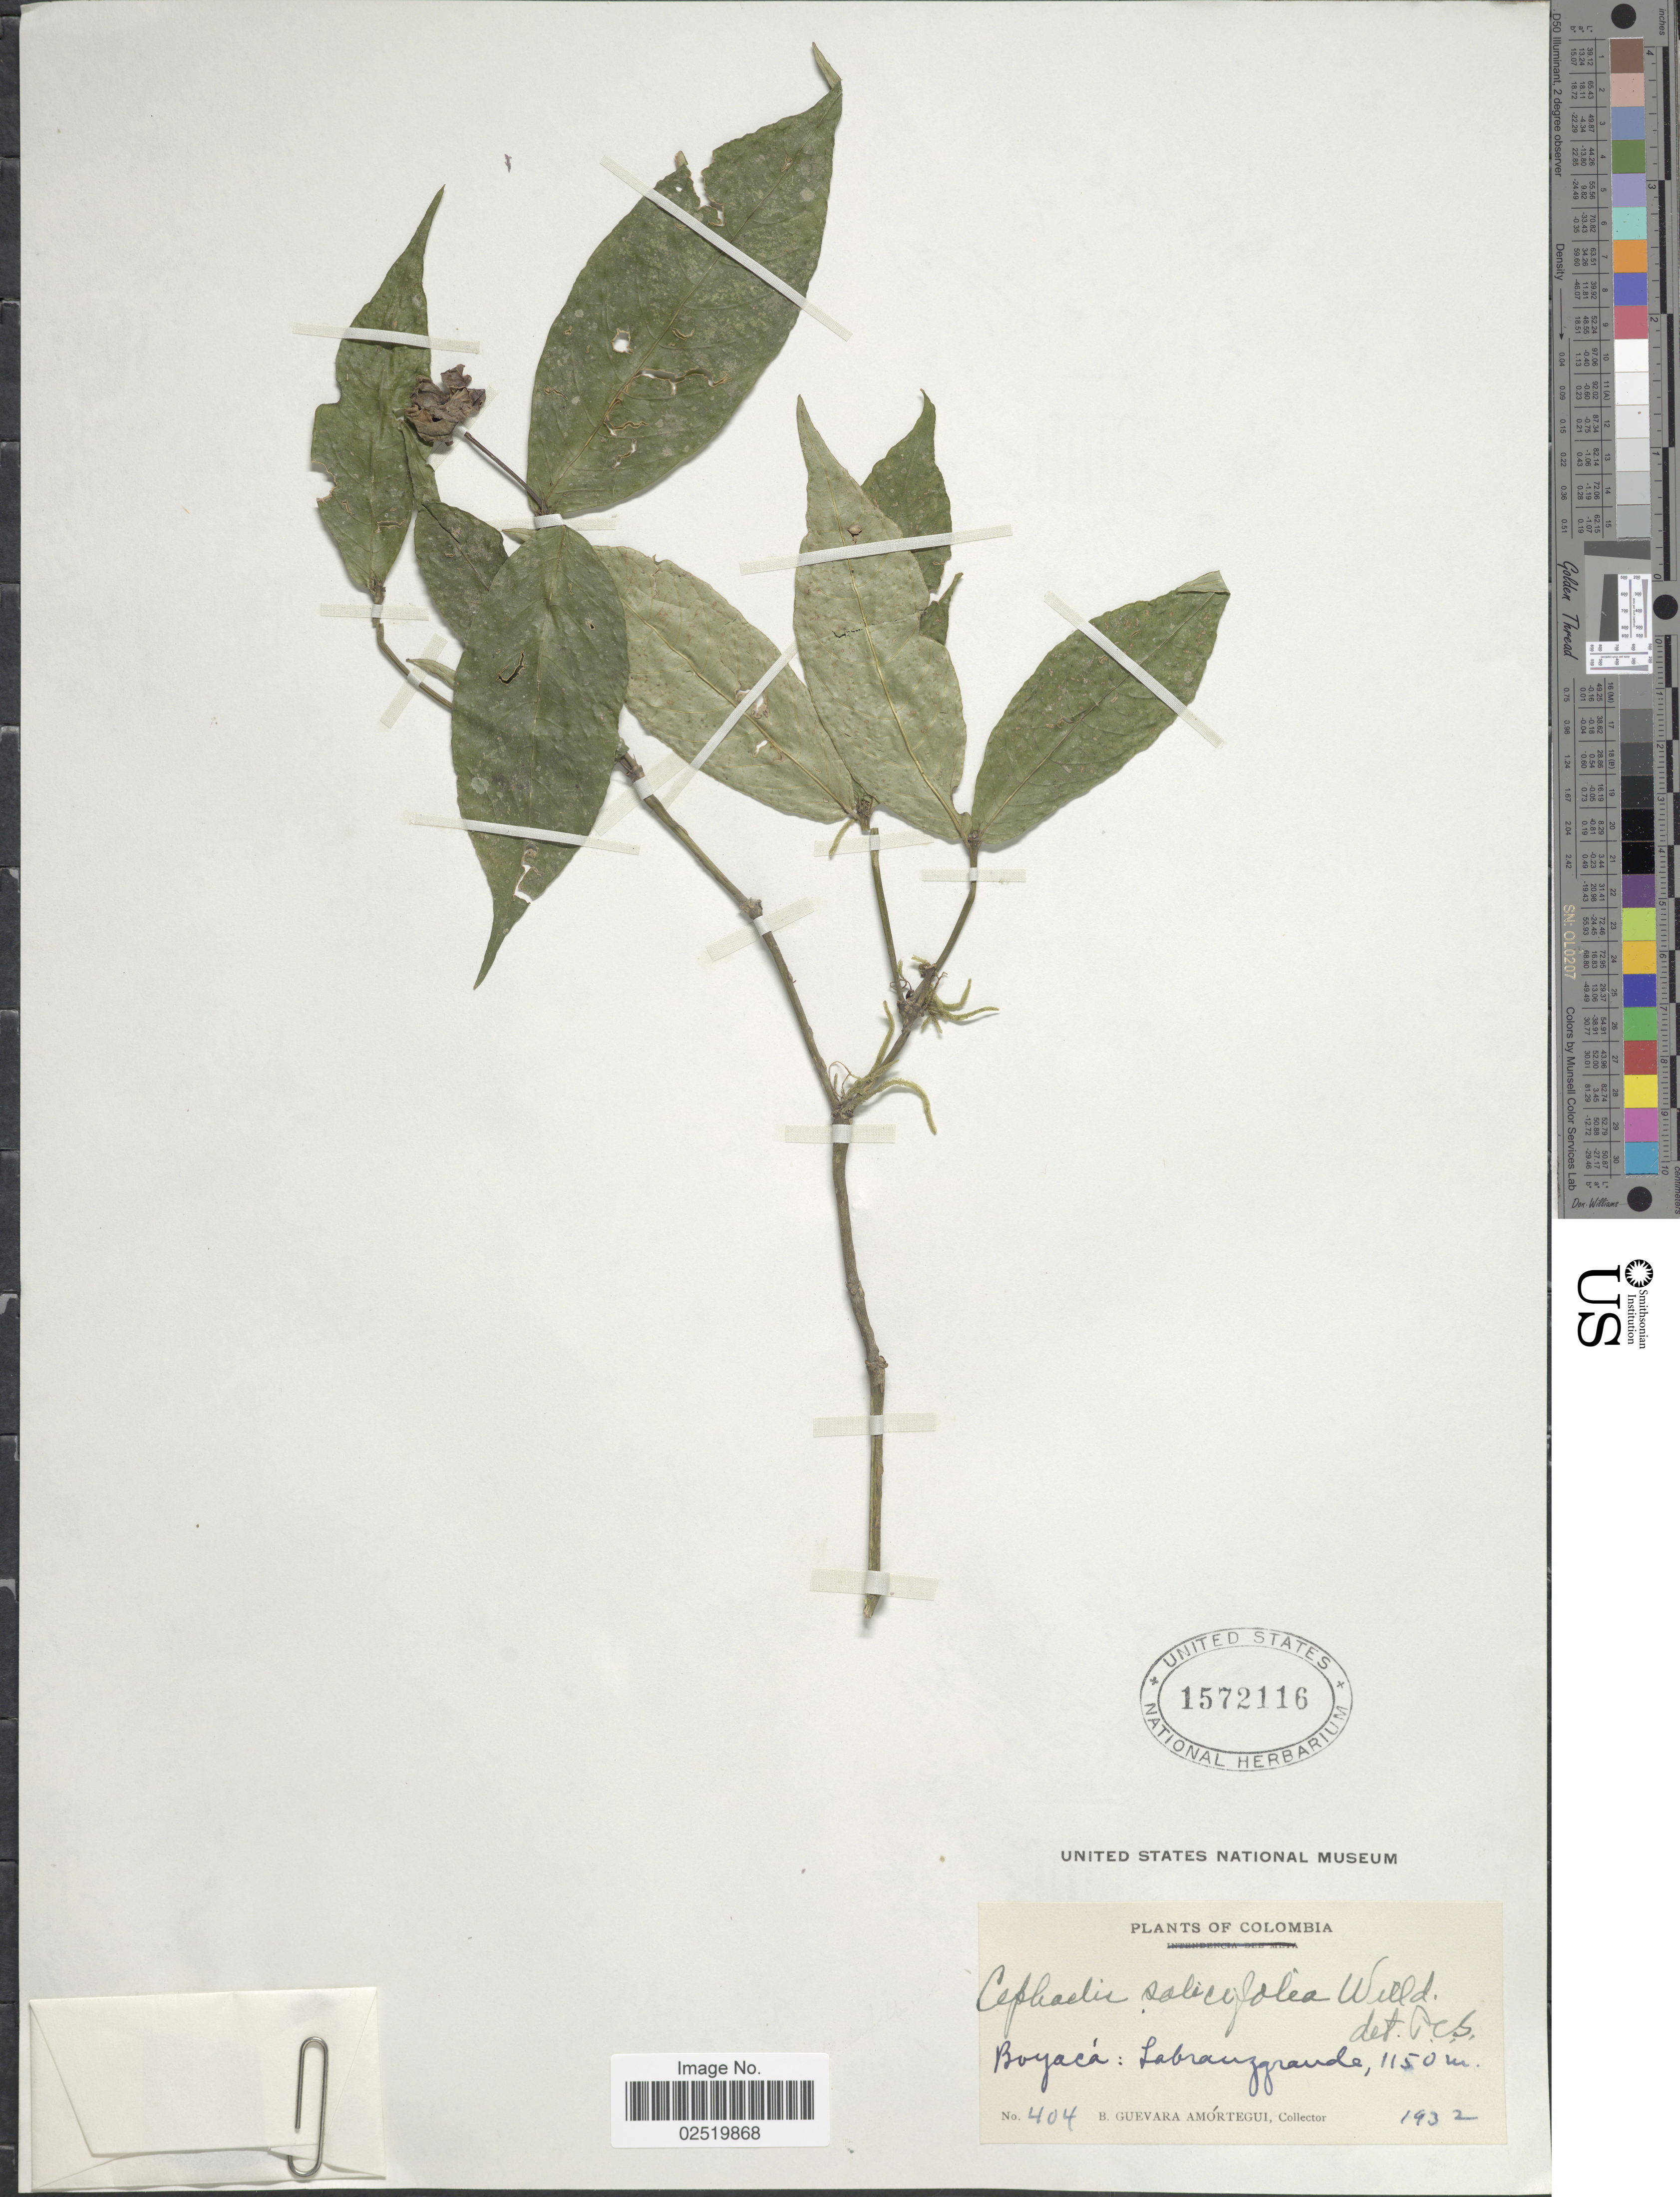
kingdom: Plantae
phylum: Tracheophyta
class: Magnoliopsida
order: Gentianales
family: Rubiaceae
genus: Psychotria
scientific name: Psychotria ostreophora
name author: (Wernham) C.M. Taylor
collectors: B. Guevara Amortegui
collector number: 404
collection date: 1932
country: Colombia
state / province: Boyacá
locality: Labranzagrande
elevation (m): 1150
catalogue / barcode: US 1572116